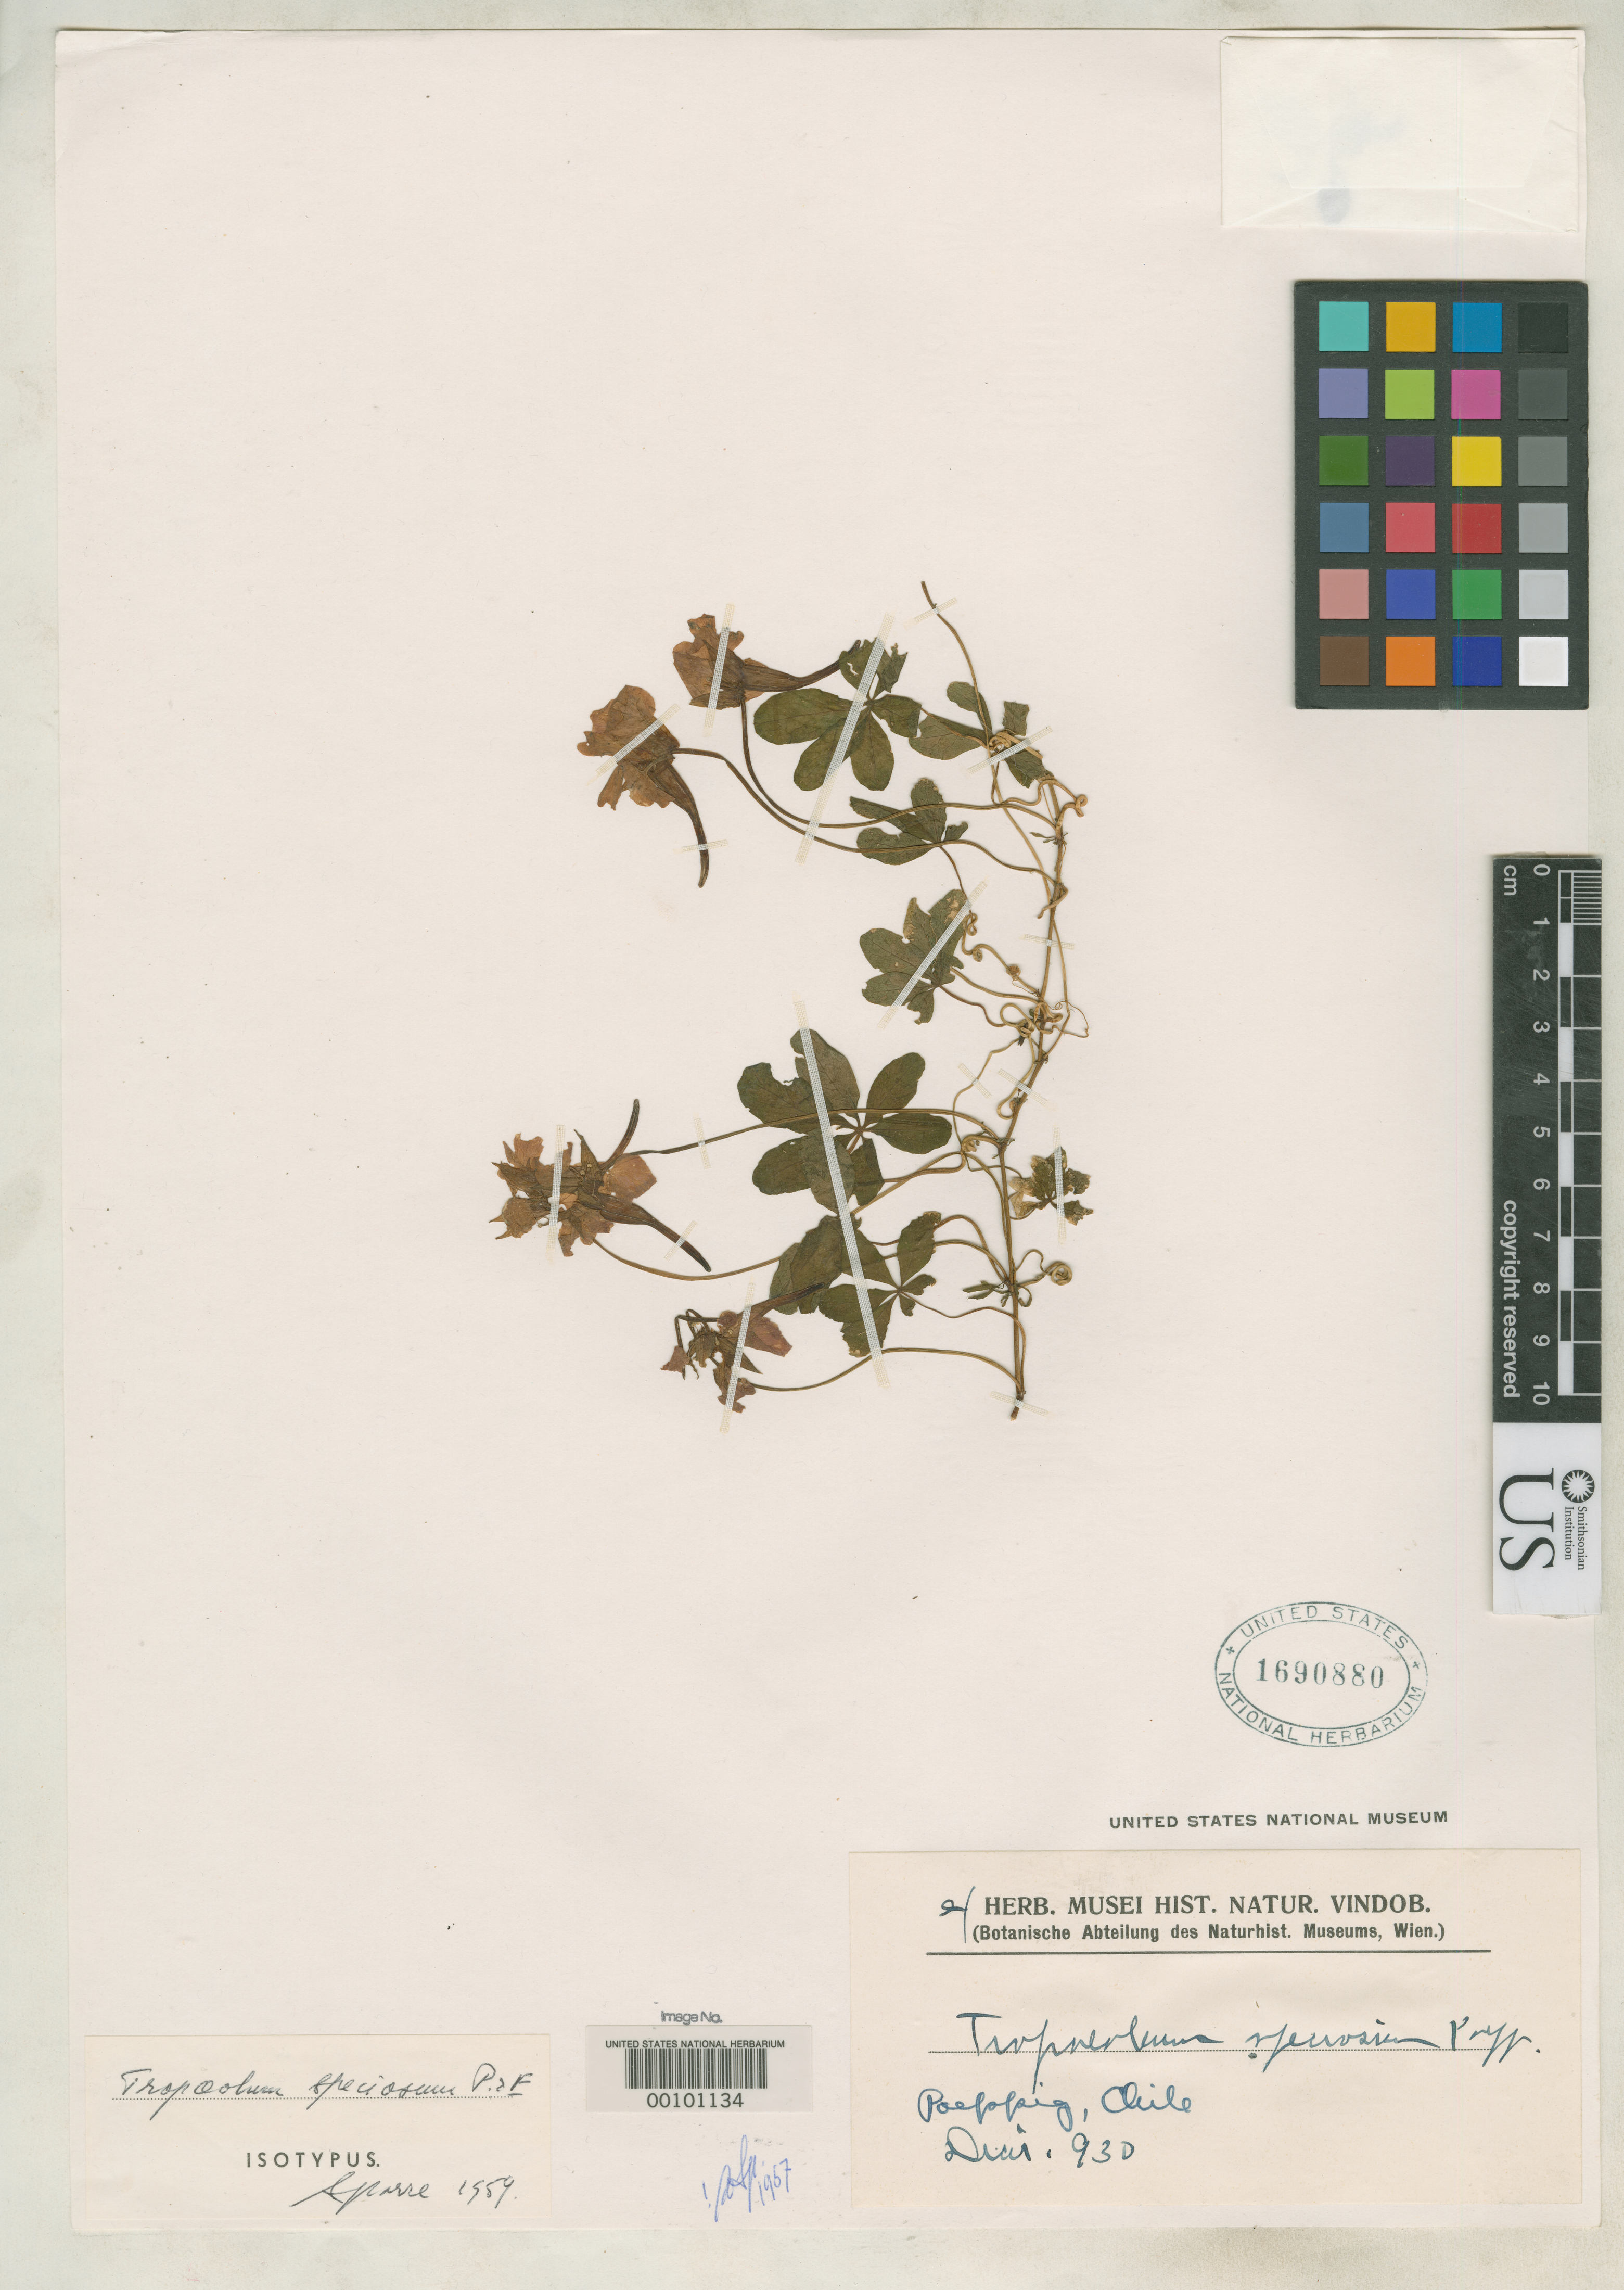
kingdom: Plantae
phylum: Tracheophyta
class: Magnoliopsida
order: Brassicales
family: Tropaeolaceae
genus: Tropaeolum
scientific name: Tropaeolum speciosum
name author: Poepp. & Endl.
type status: Isotype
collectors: E. F. Poeppig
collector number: D 930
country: Chile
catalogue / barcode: US 1690880